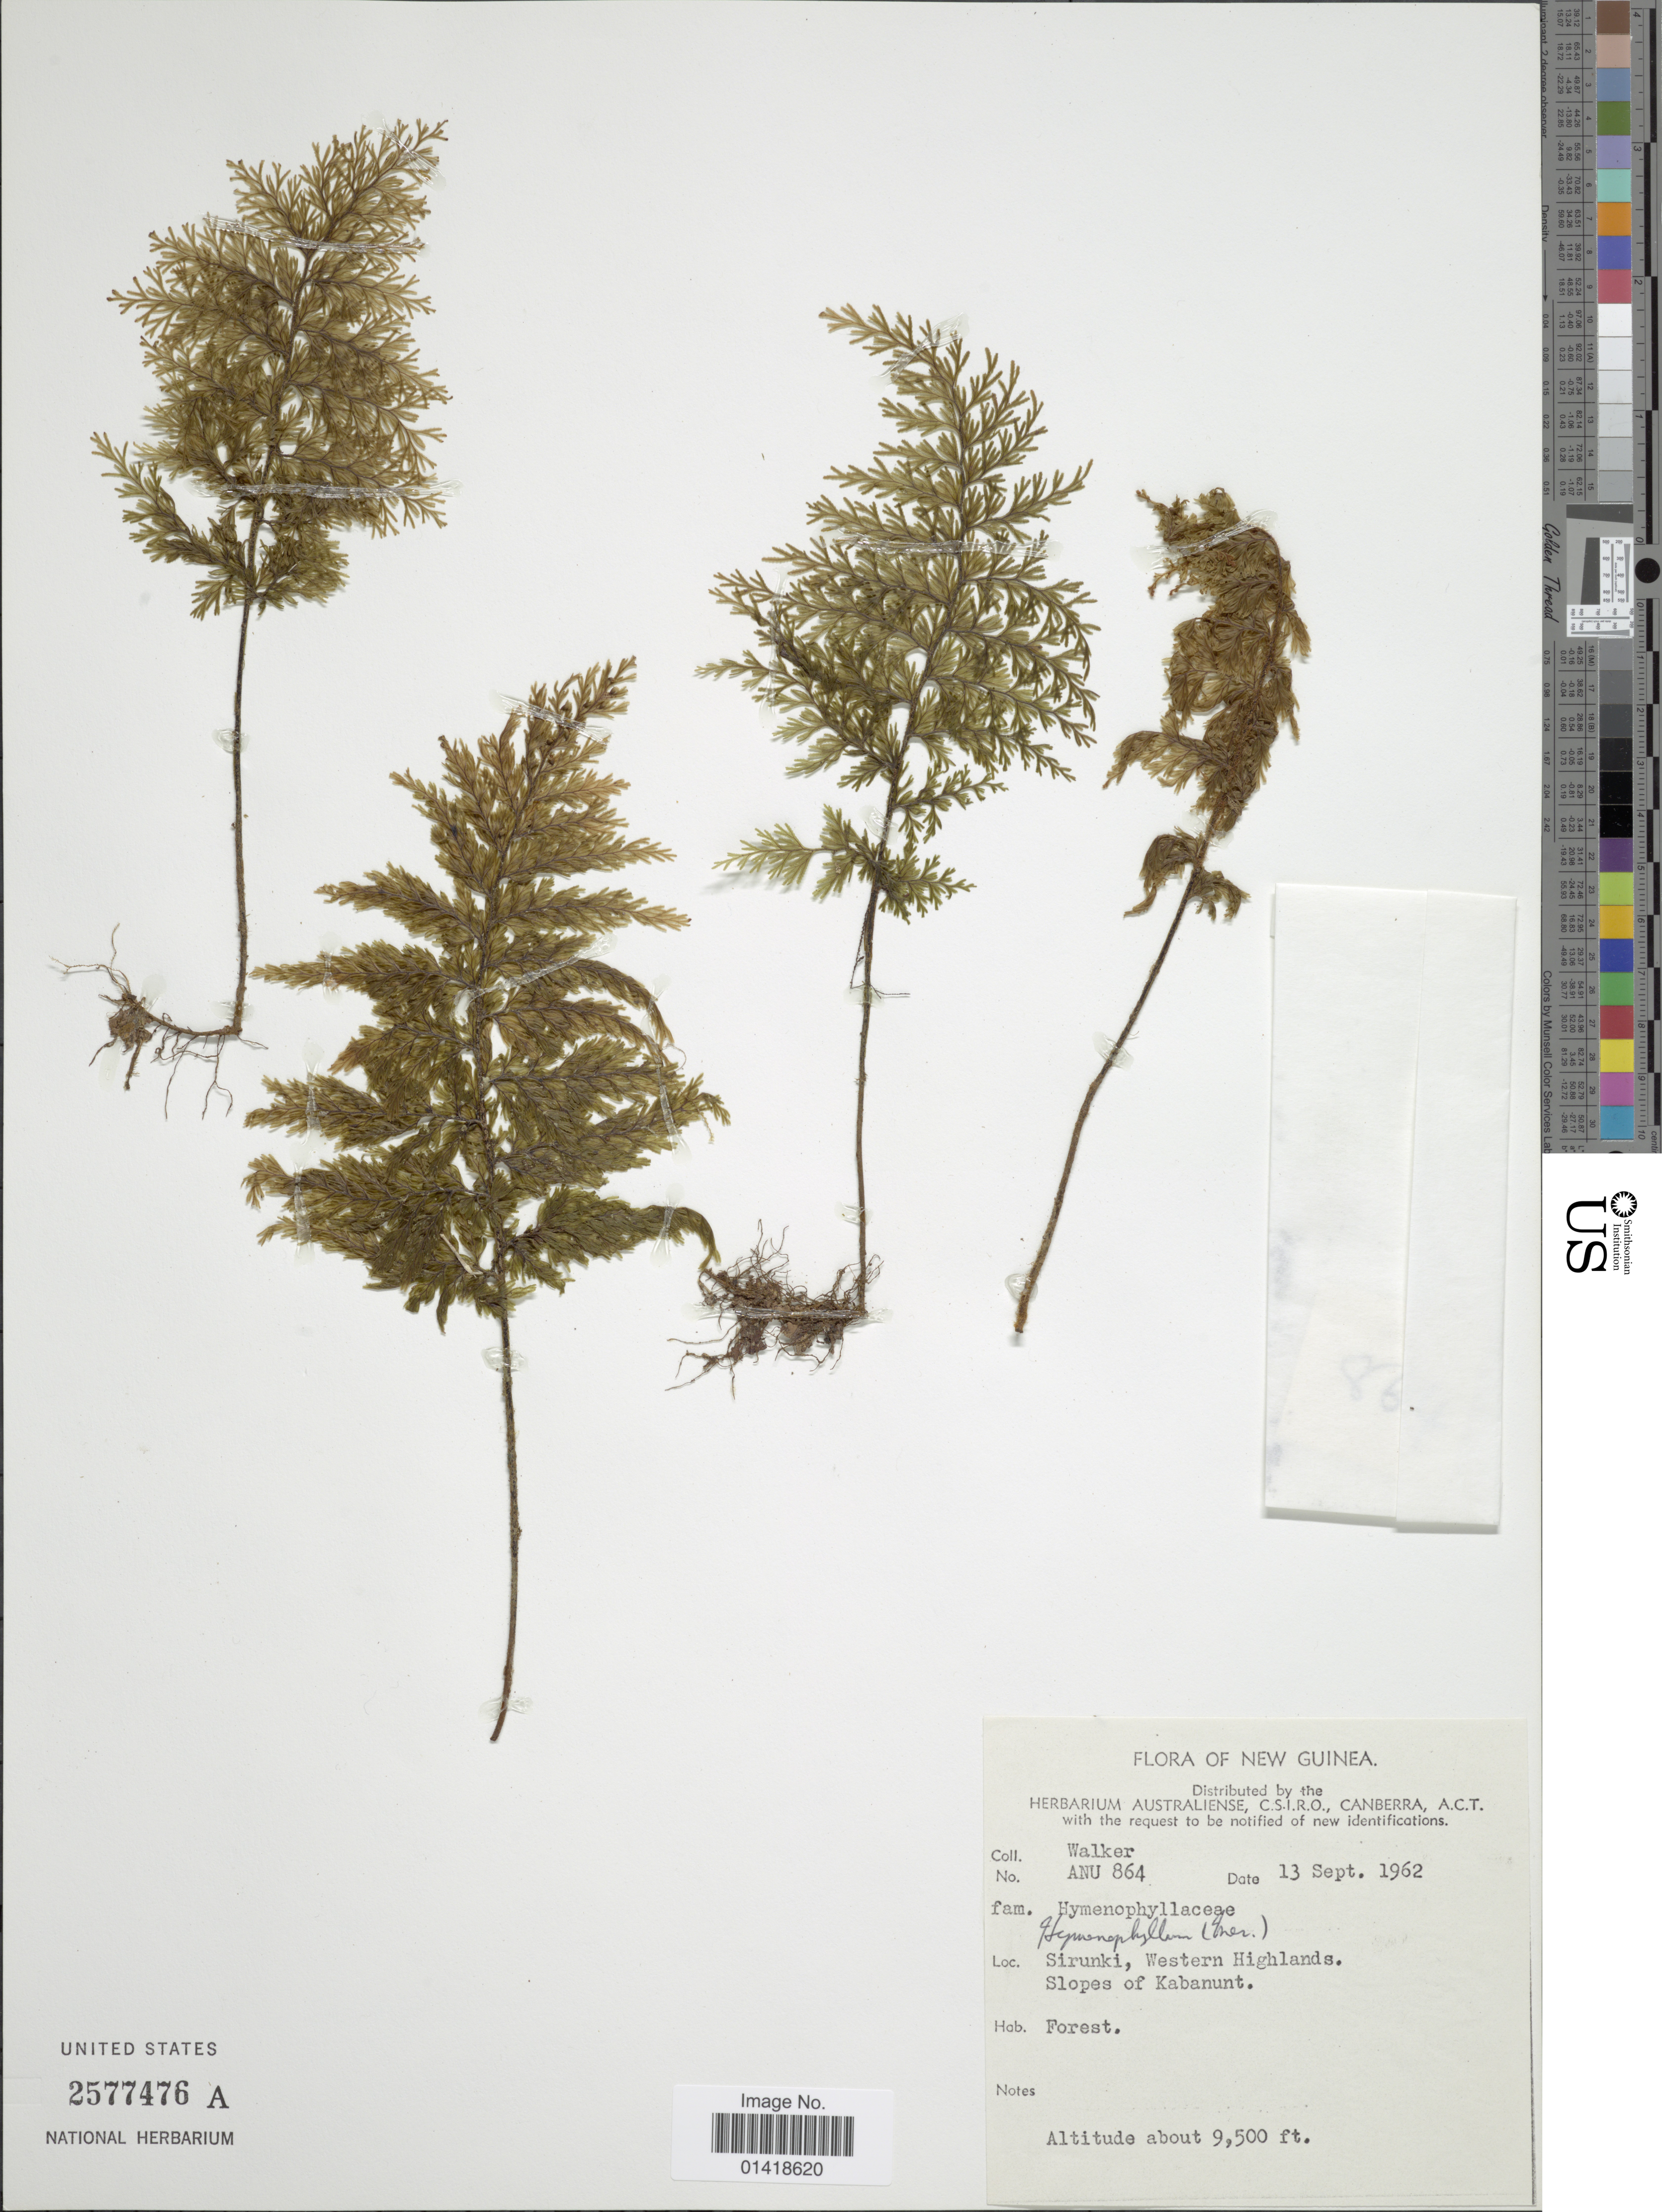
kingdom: Plantae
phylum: Tracheophyta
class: Polypodiopsida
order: Hymenophyllales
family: Hymenophyllaceae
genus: Hymenophyllum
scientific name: Hymenophyllum sp.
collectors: -. Walker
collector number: ANU 864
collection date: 1962-09-13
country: Papua New Guinea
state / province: Western Highlands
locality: New Guinea. Sirunki, Western Highlands. Slopes of Kabanunt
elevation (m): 2896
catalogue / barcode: US 3577476A